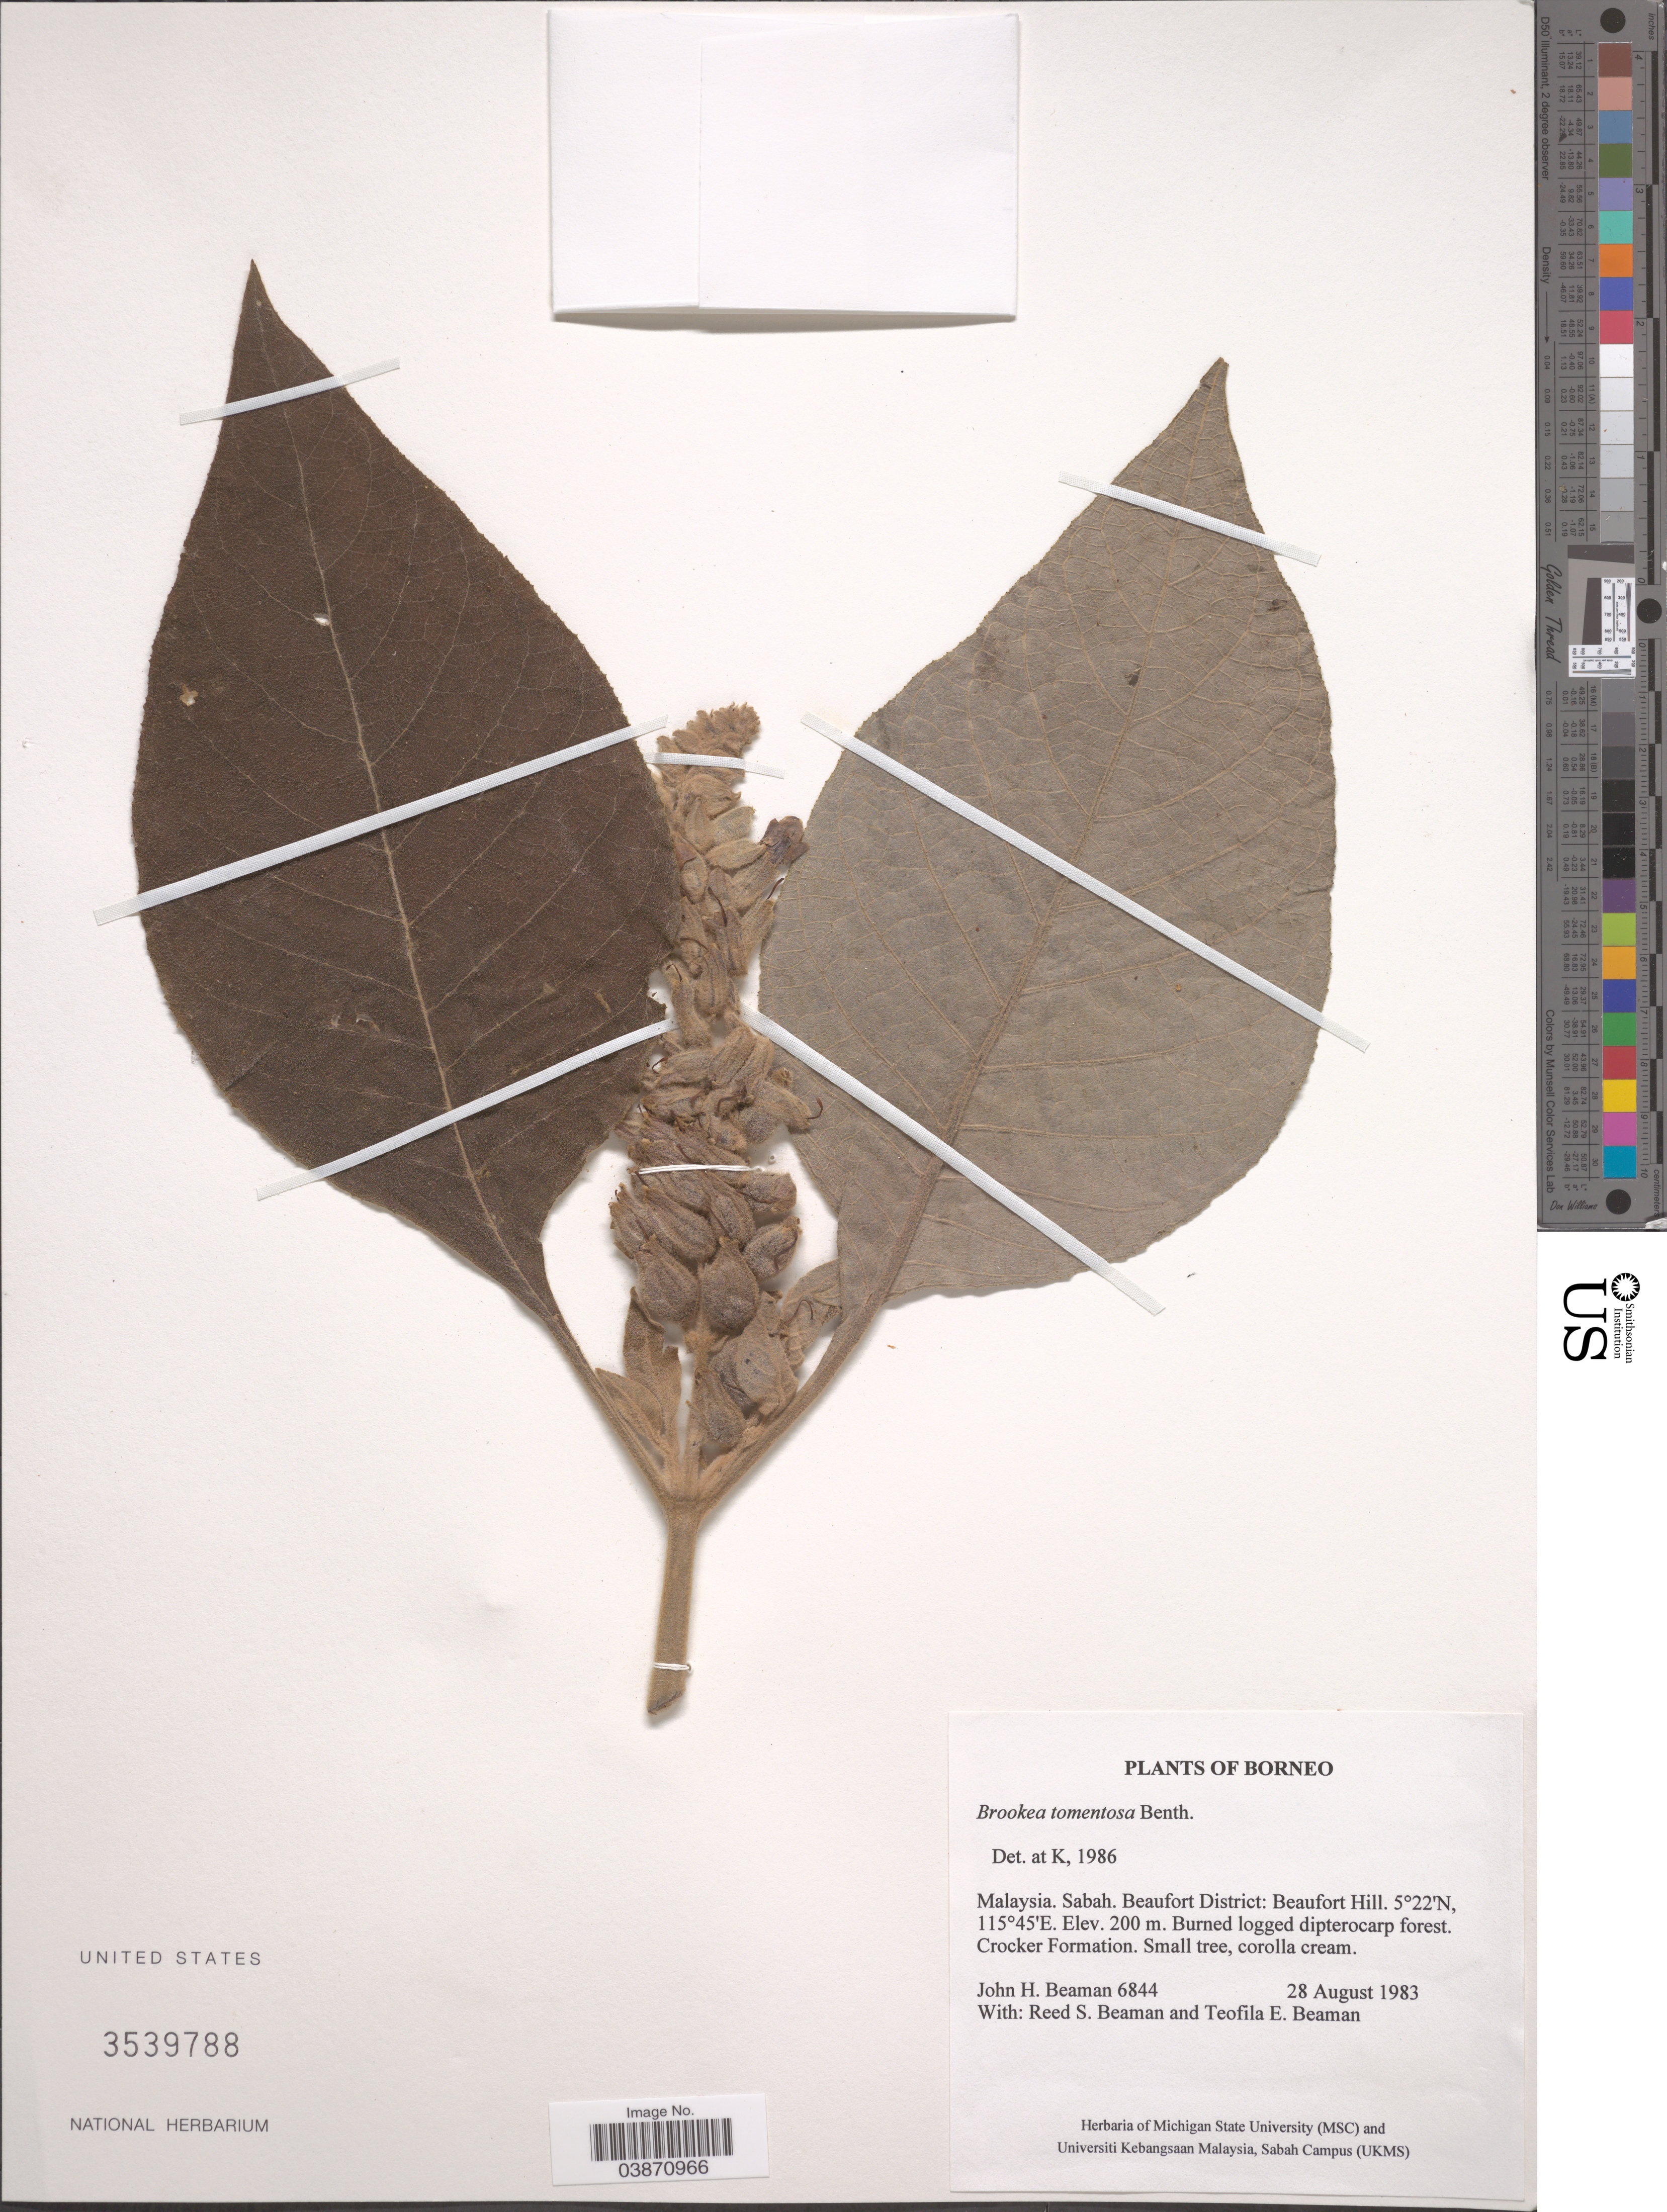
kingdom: Plantae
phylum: Tracheophyta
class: Magnoliopsida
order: Lamiales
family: Plantaginaceae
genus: Brookea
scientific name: Brookea tomentosa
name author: Baill.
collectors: J. H. Beaman, R. S. Beaman & T. E. Beaman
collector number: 6844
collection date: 1983-08-28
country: Malaysia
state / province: Sabah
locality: Borneo. Beaufort District: Beaufort Hill. Crocker Formation.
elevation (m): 200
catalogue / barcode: US 3539788